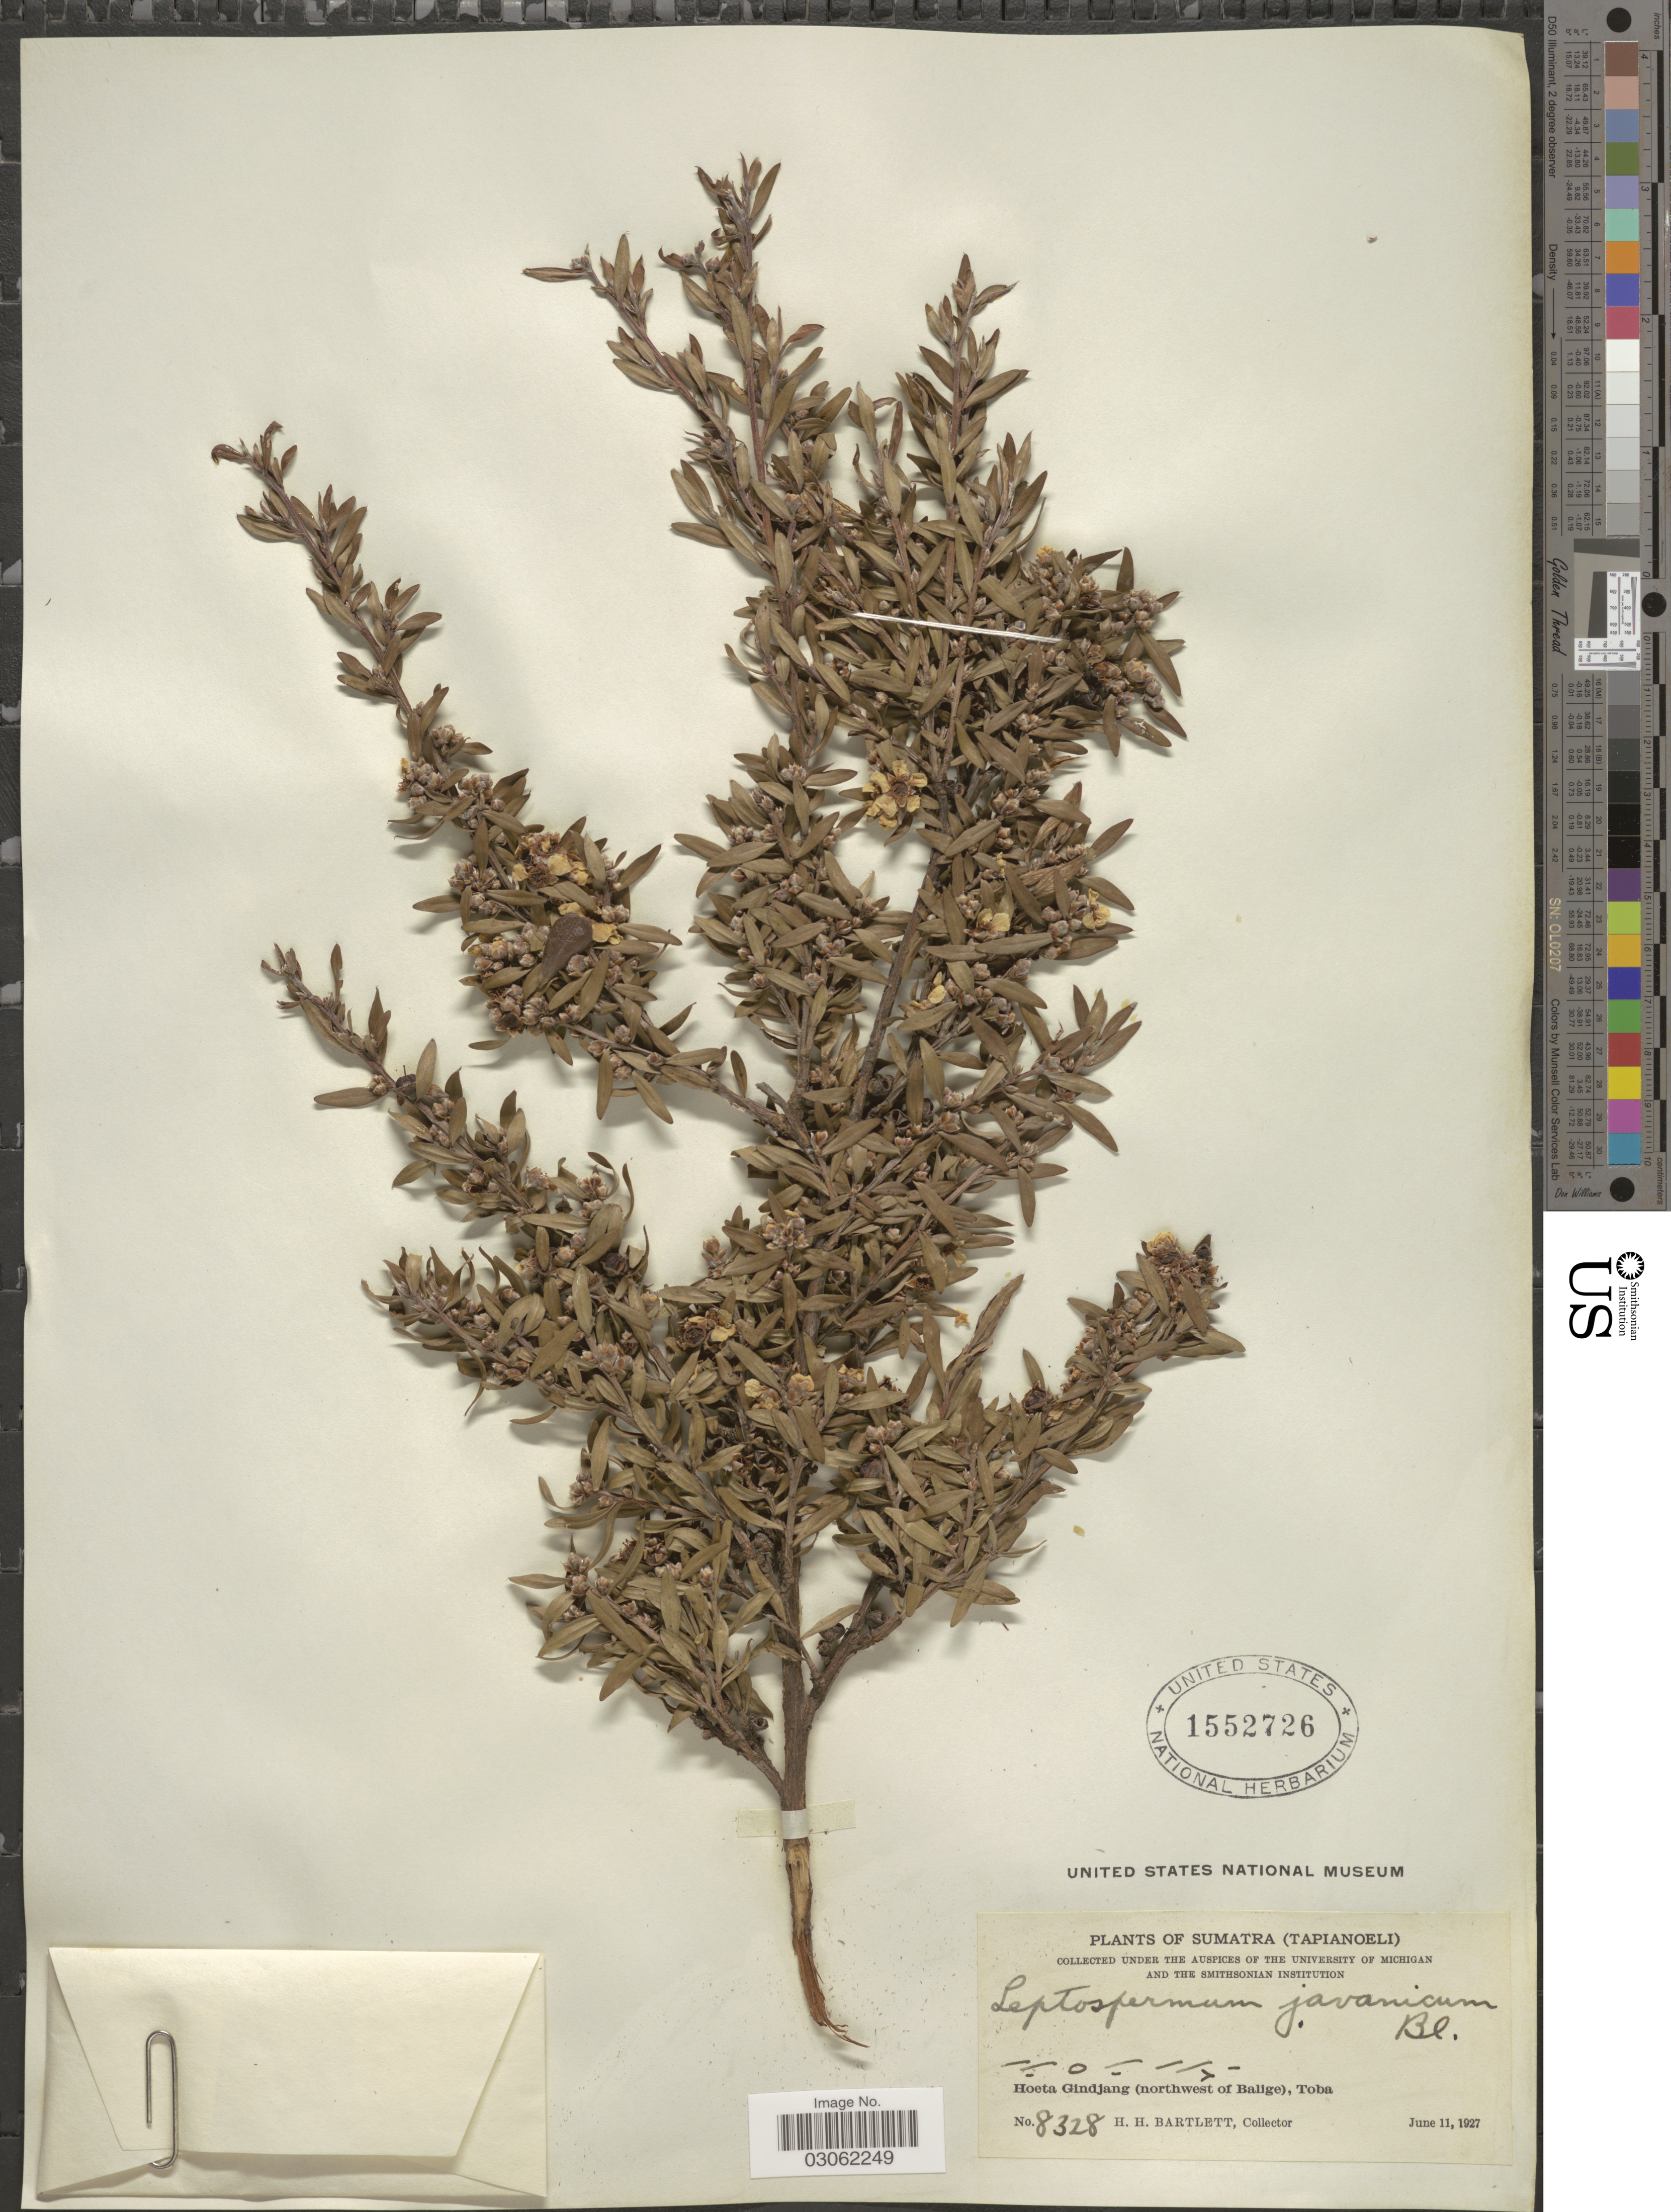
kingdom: Plantae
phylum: Tracheophyta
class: Magnoliopsida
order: Myrtales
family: Myrtaceae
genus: Leptospermum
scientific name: Leptospermum javanicum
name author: Blume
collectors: H. H. Bartlett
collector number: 8328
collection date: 1927-06-11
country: Indonesia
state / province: Sumatra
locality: Tapianoeli. Hoeta Gindjang (northwest of Balige), Toba.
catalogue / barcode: US 1552726